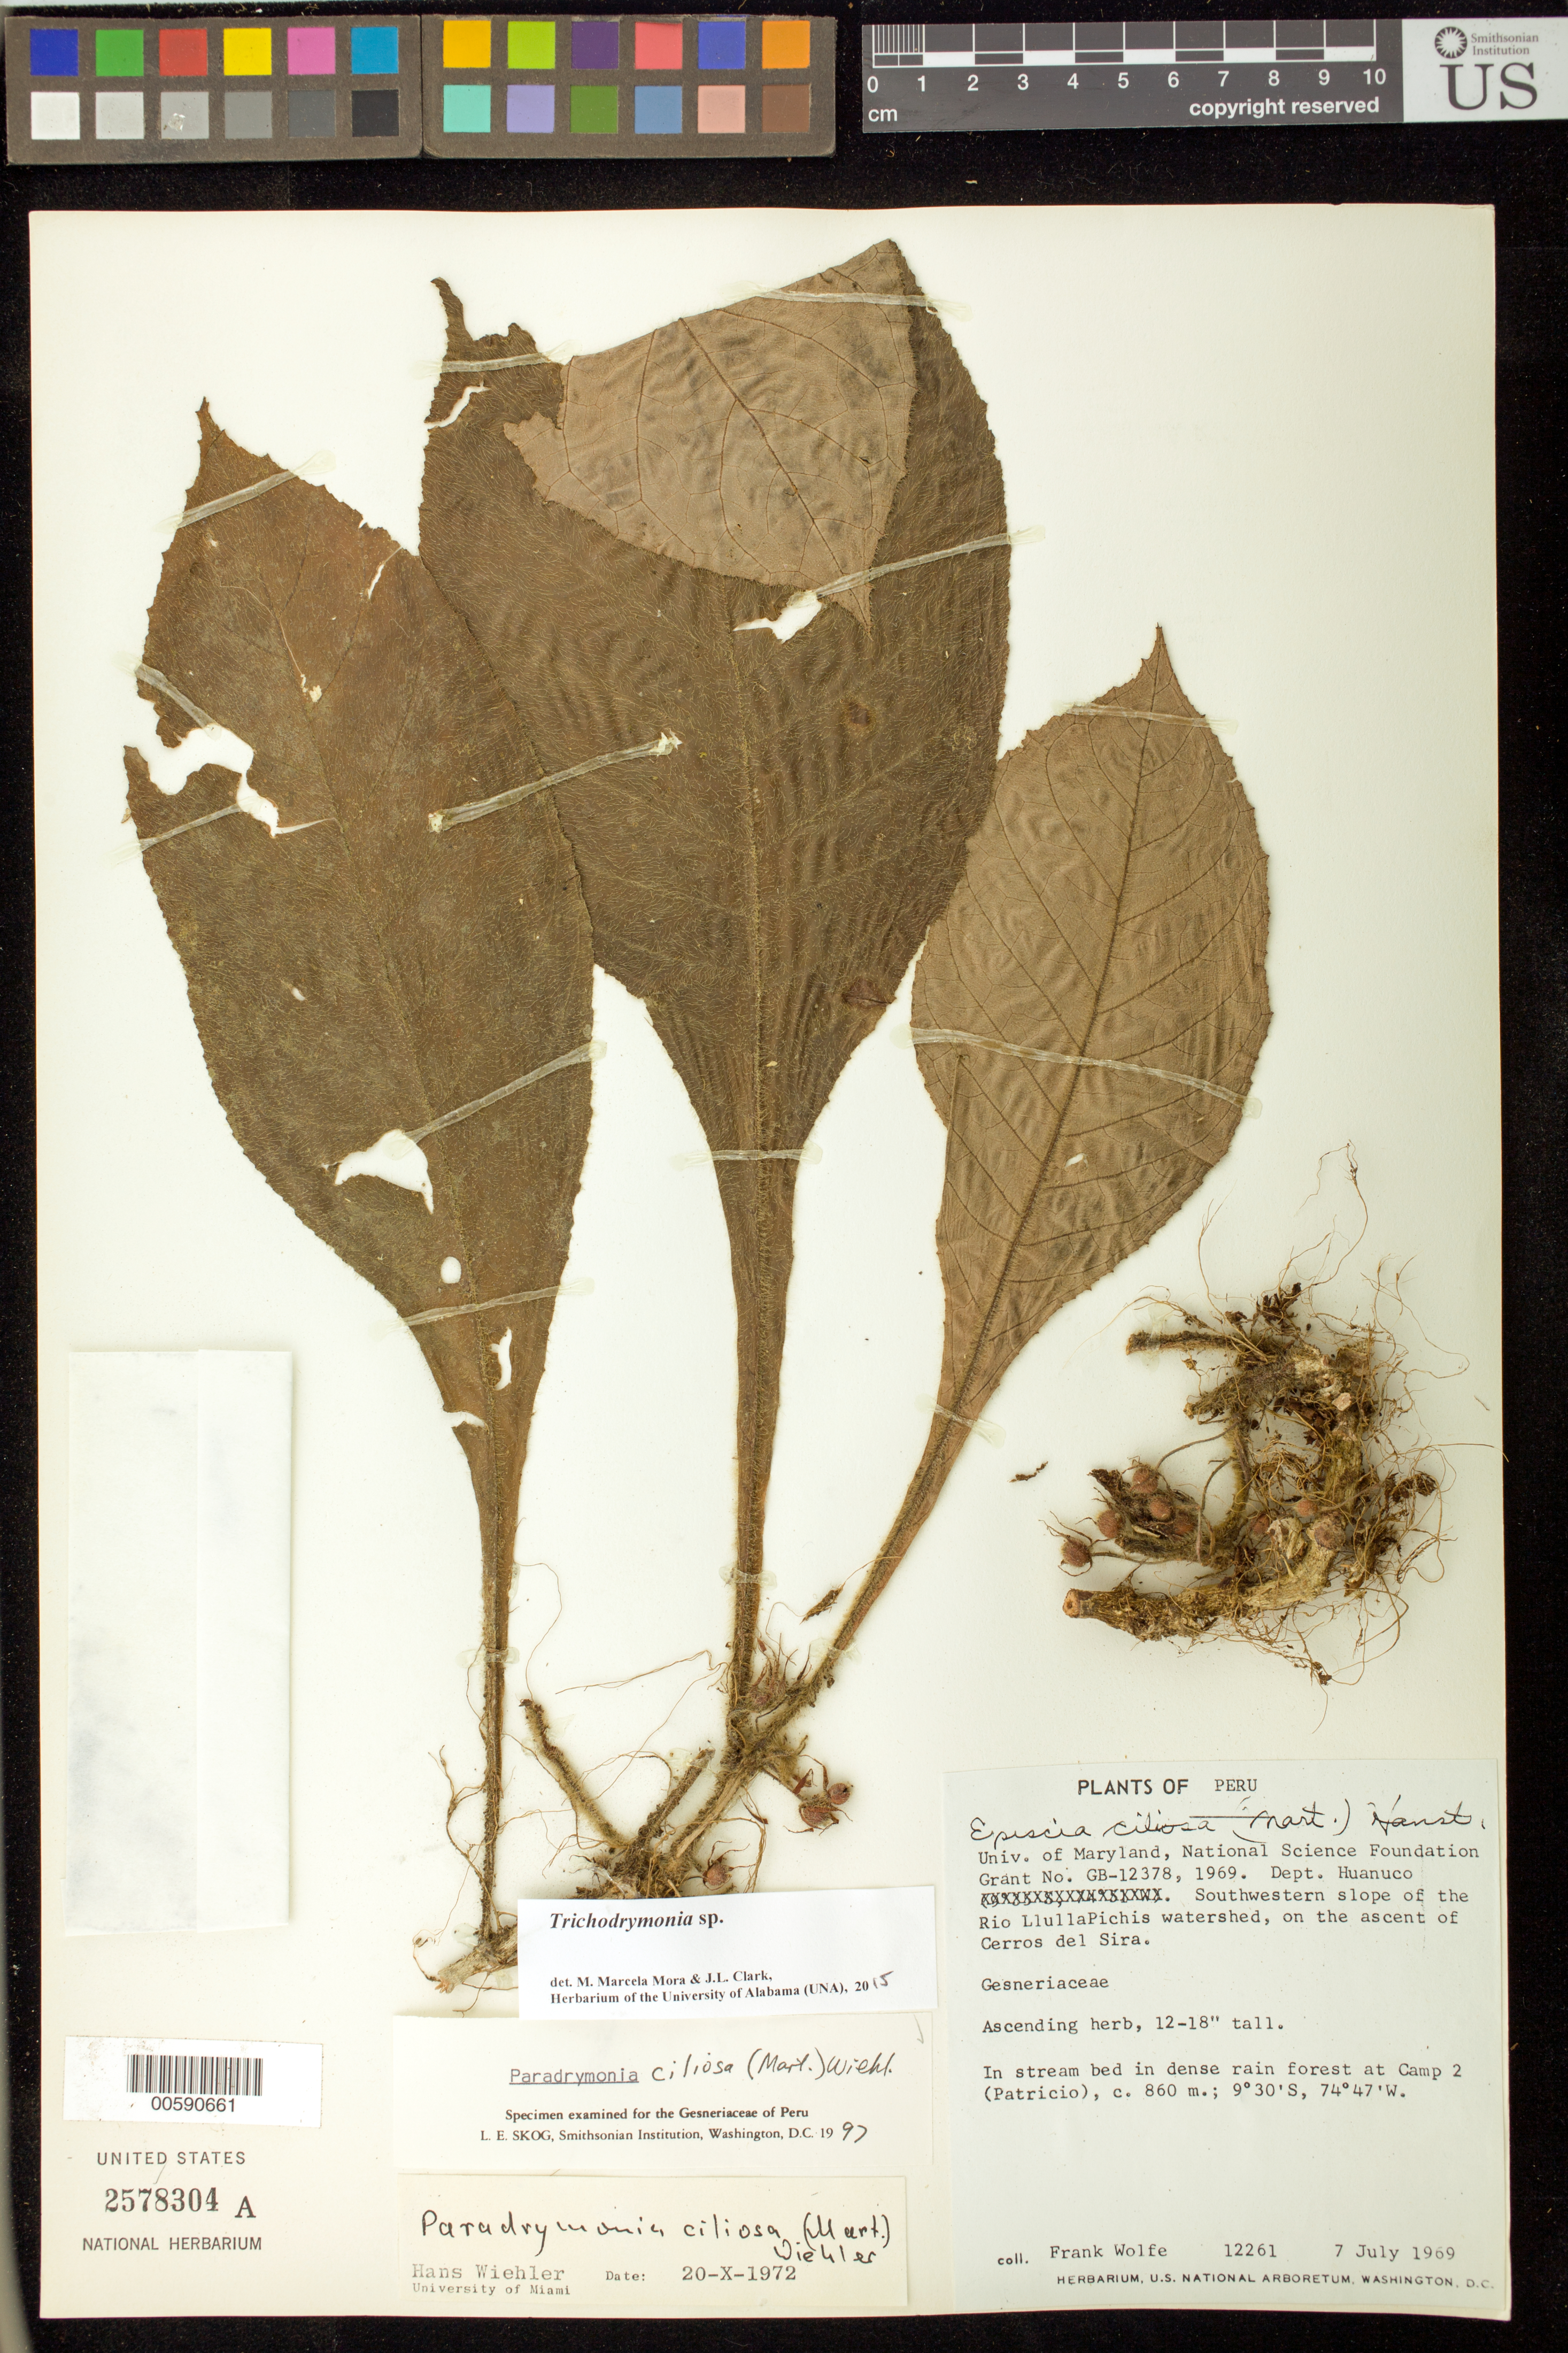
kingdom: Plantae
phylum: Tracheophyta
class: Magnoliopsida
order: Lamiales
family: Gesneriaceae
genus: Trichodrymonia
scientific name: Trichodrymonia sp.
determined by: Mora, M. M.; Clark, J. L.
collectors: F. Wolfe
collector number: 12261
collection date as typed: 07 Jul 1969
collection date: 1969-07-07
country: Peru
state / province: Huánuco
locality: SW slope of the Rio Llullapichis watershed, on the ascent of Cerros del Sira; at Camp 2 (Patricio)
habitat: In stream bed in dense rain forest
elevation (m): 860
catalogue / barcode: US 2578304A